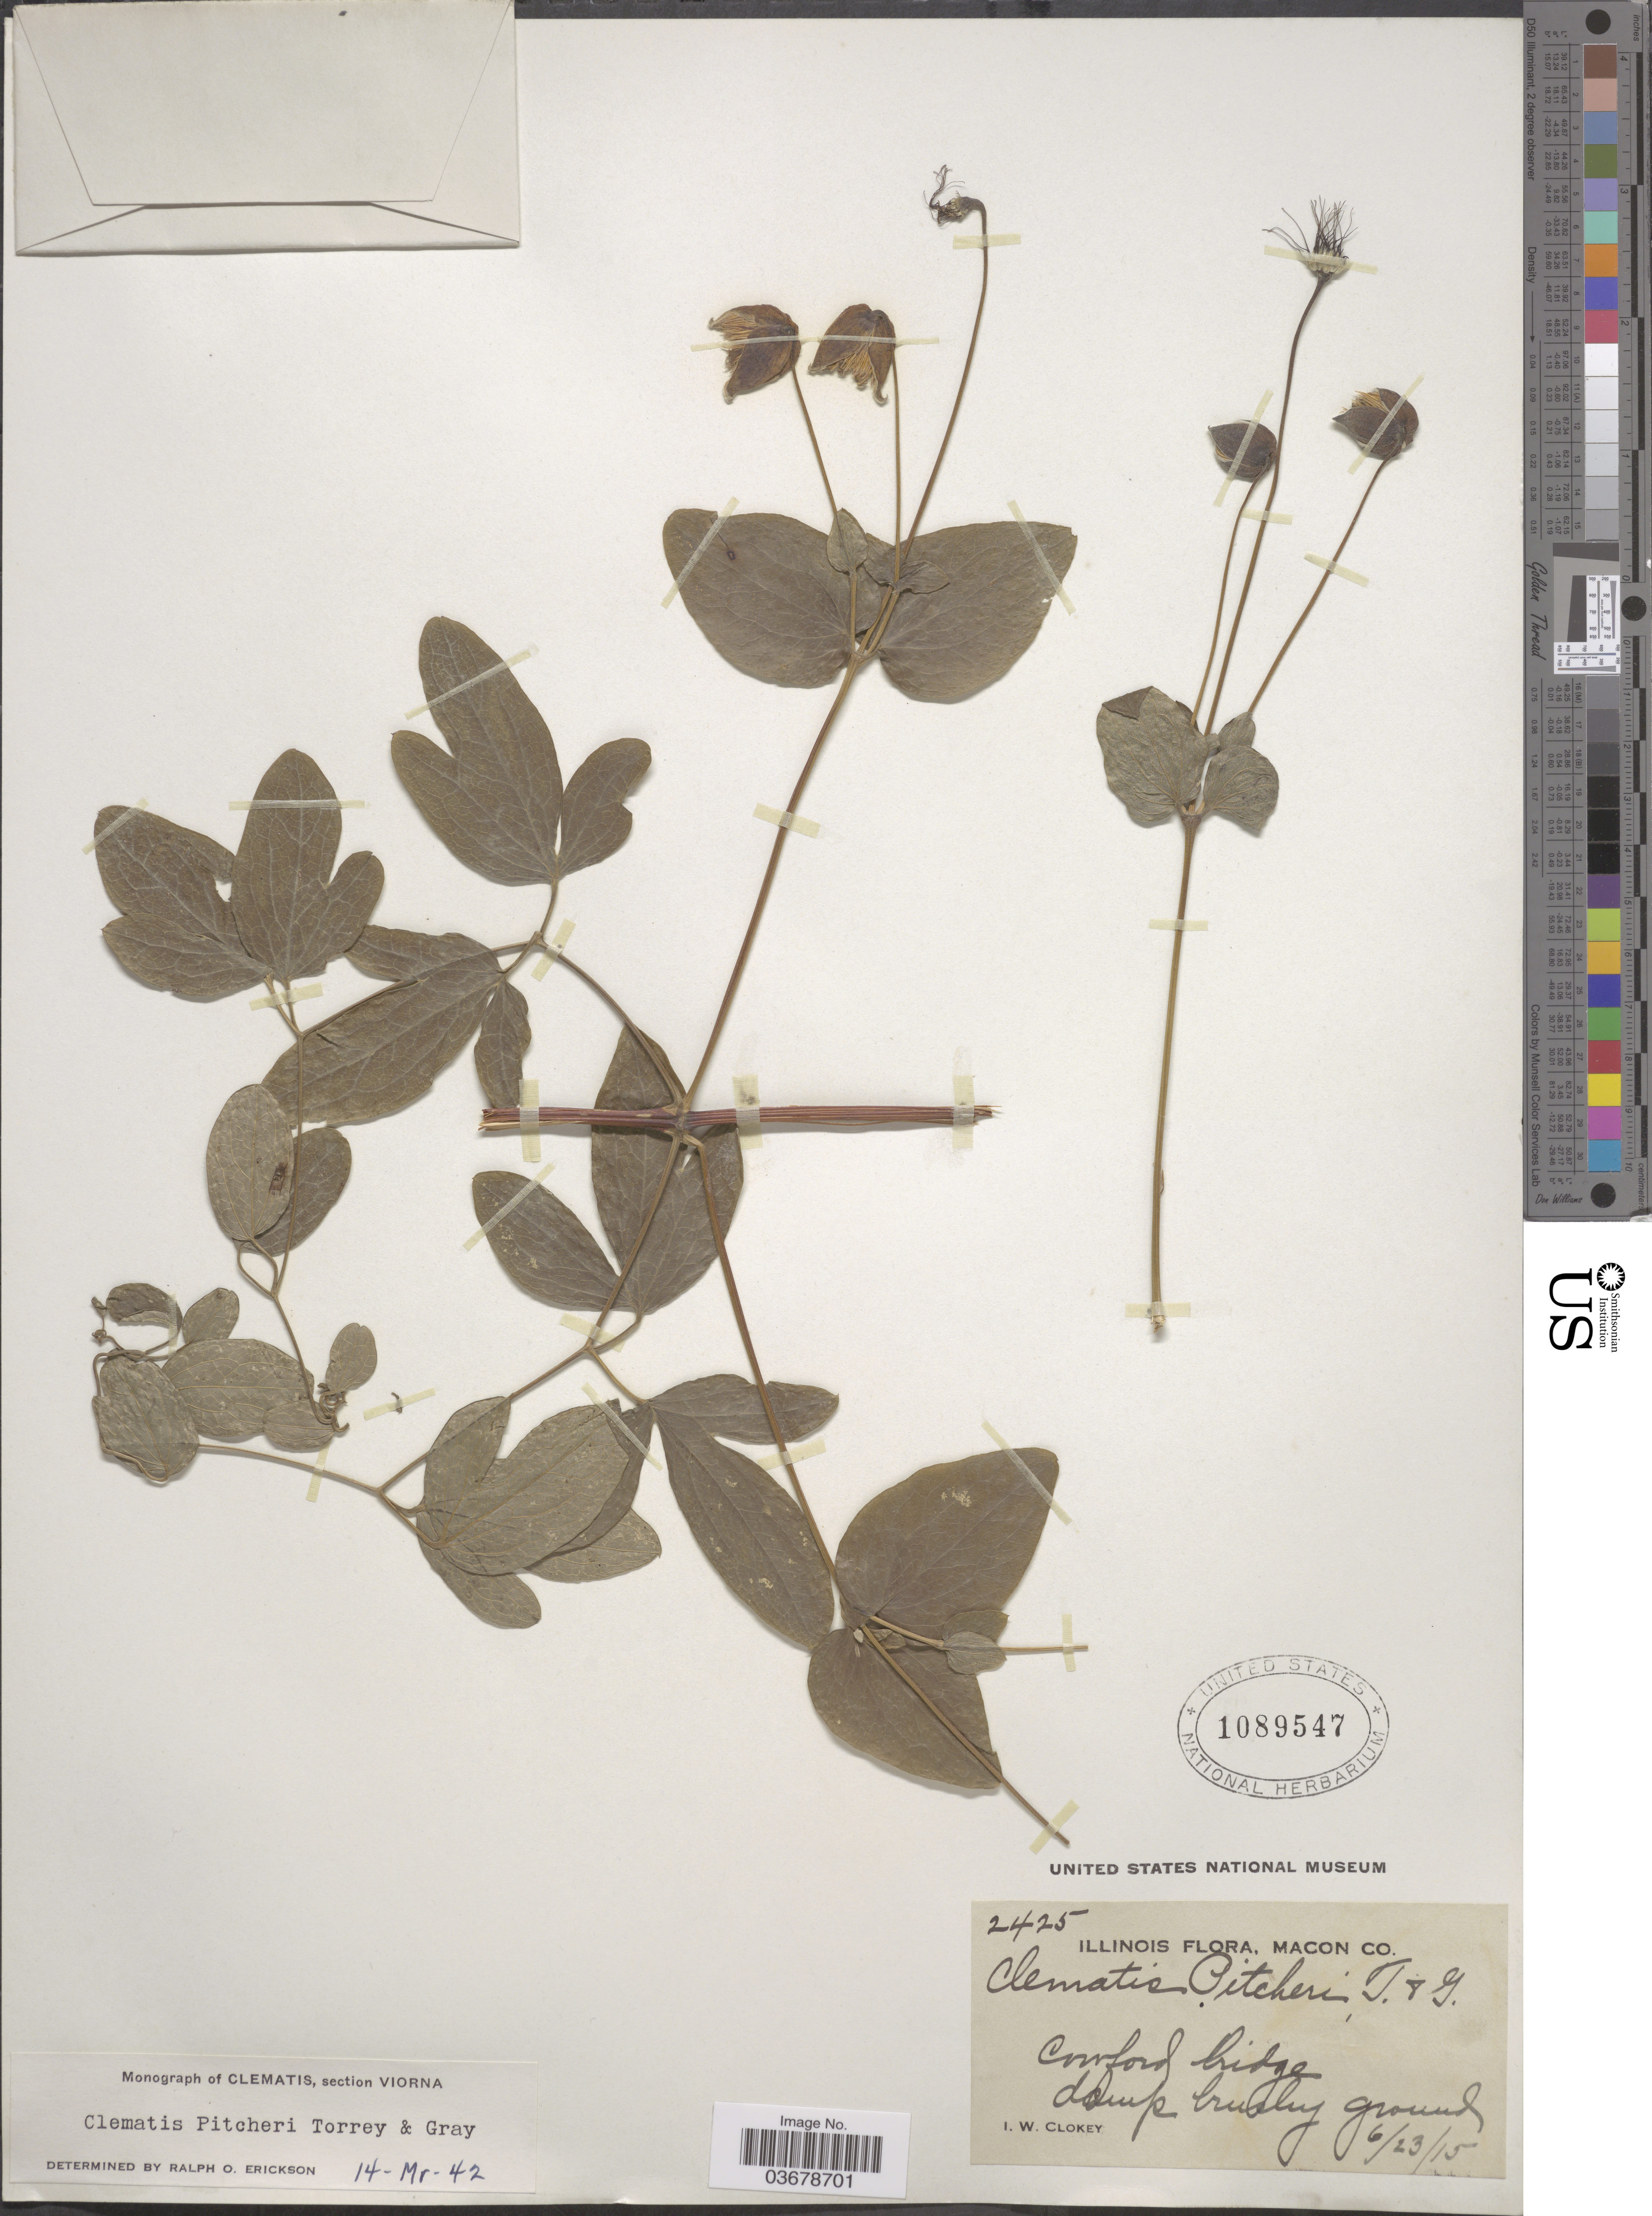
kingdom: Plantae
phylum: Tracheophyta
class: Magnoliopsida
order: Ranunculales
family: Ranunculaceae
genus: Clematis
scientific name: Clematis viorna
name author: L.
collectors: I. W. Clokey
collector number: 2425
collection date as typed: Transcribed d/m/y: 23/6/15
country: United States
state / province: Illinois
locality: Macon Co. Cowford bridge.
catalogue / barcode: US 1089547